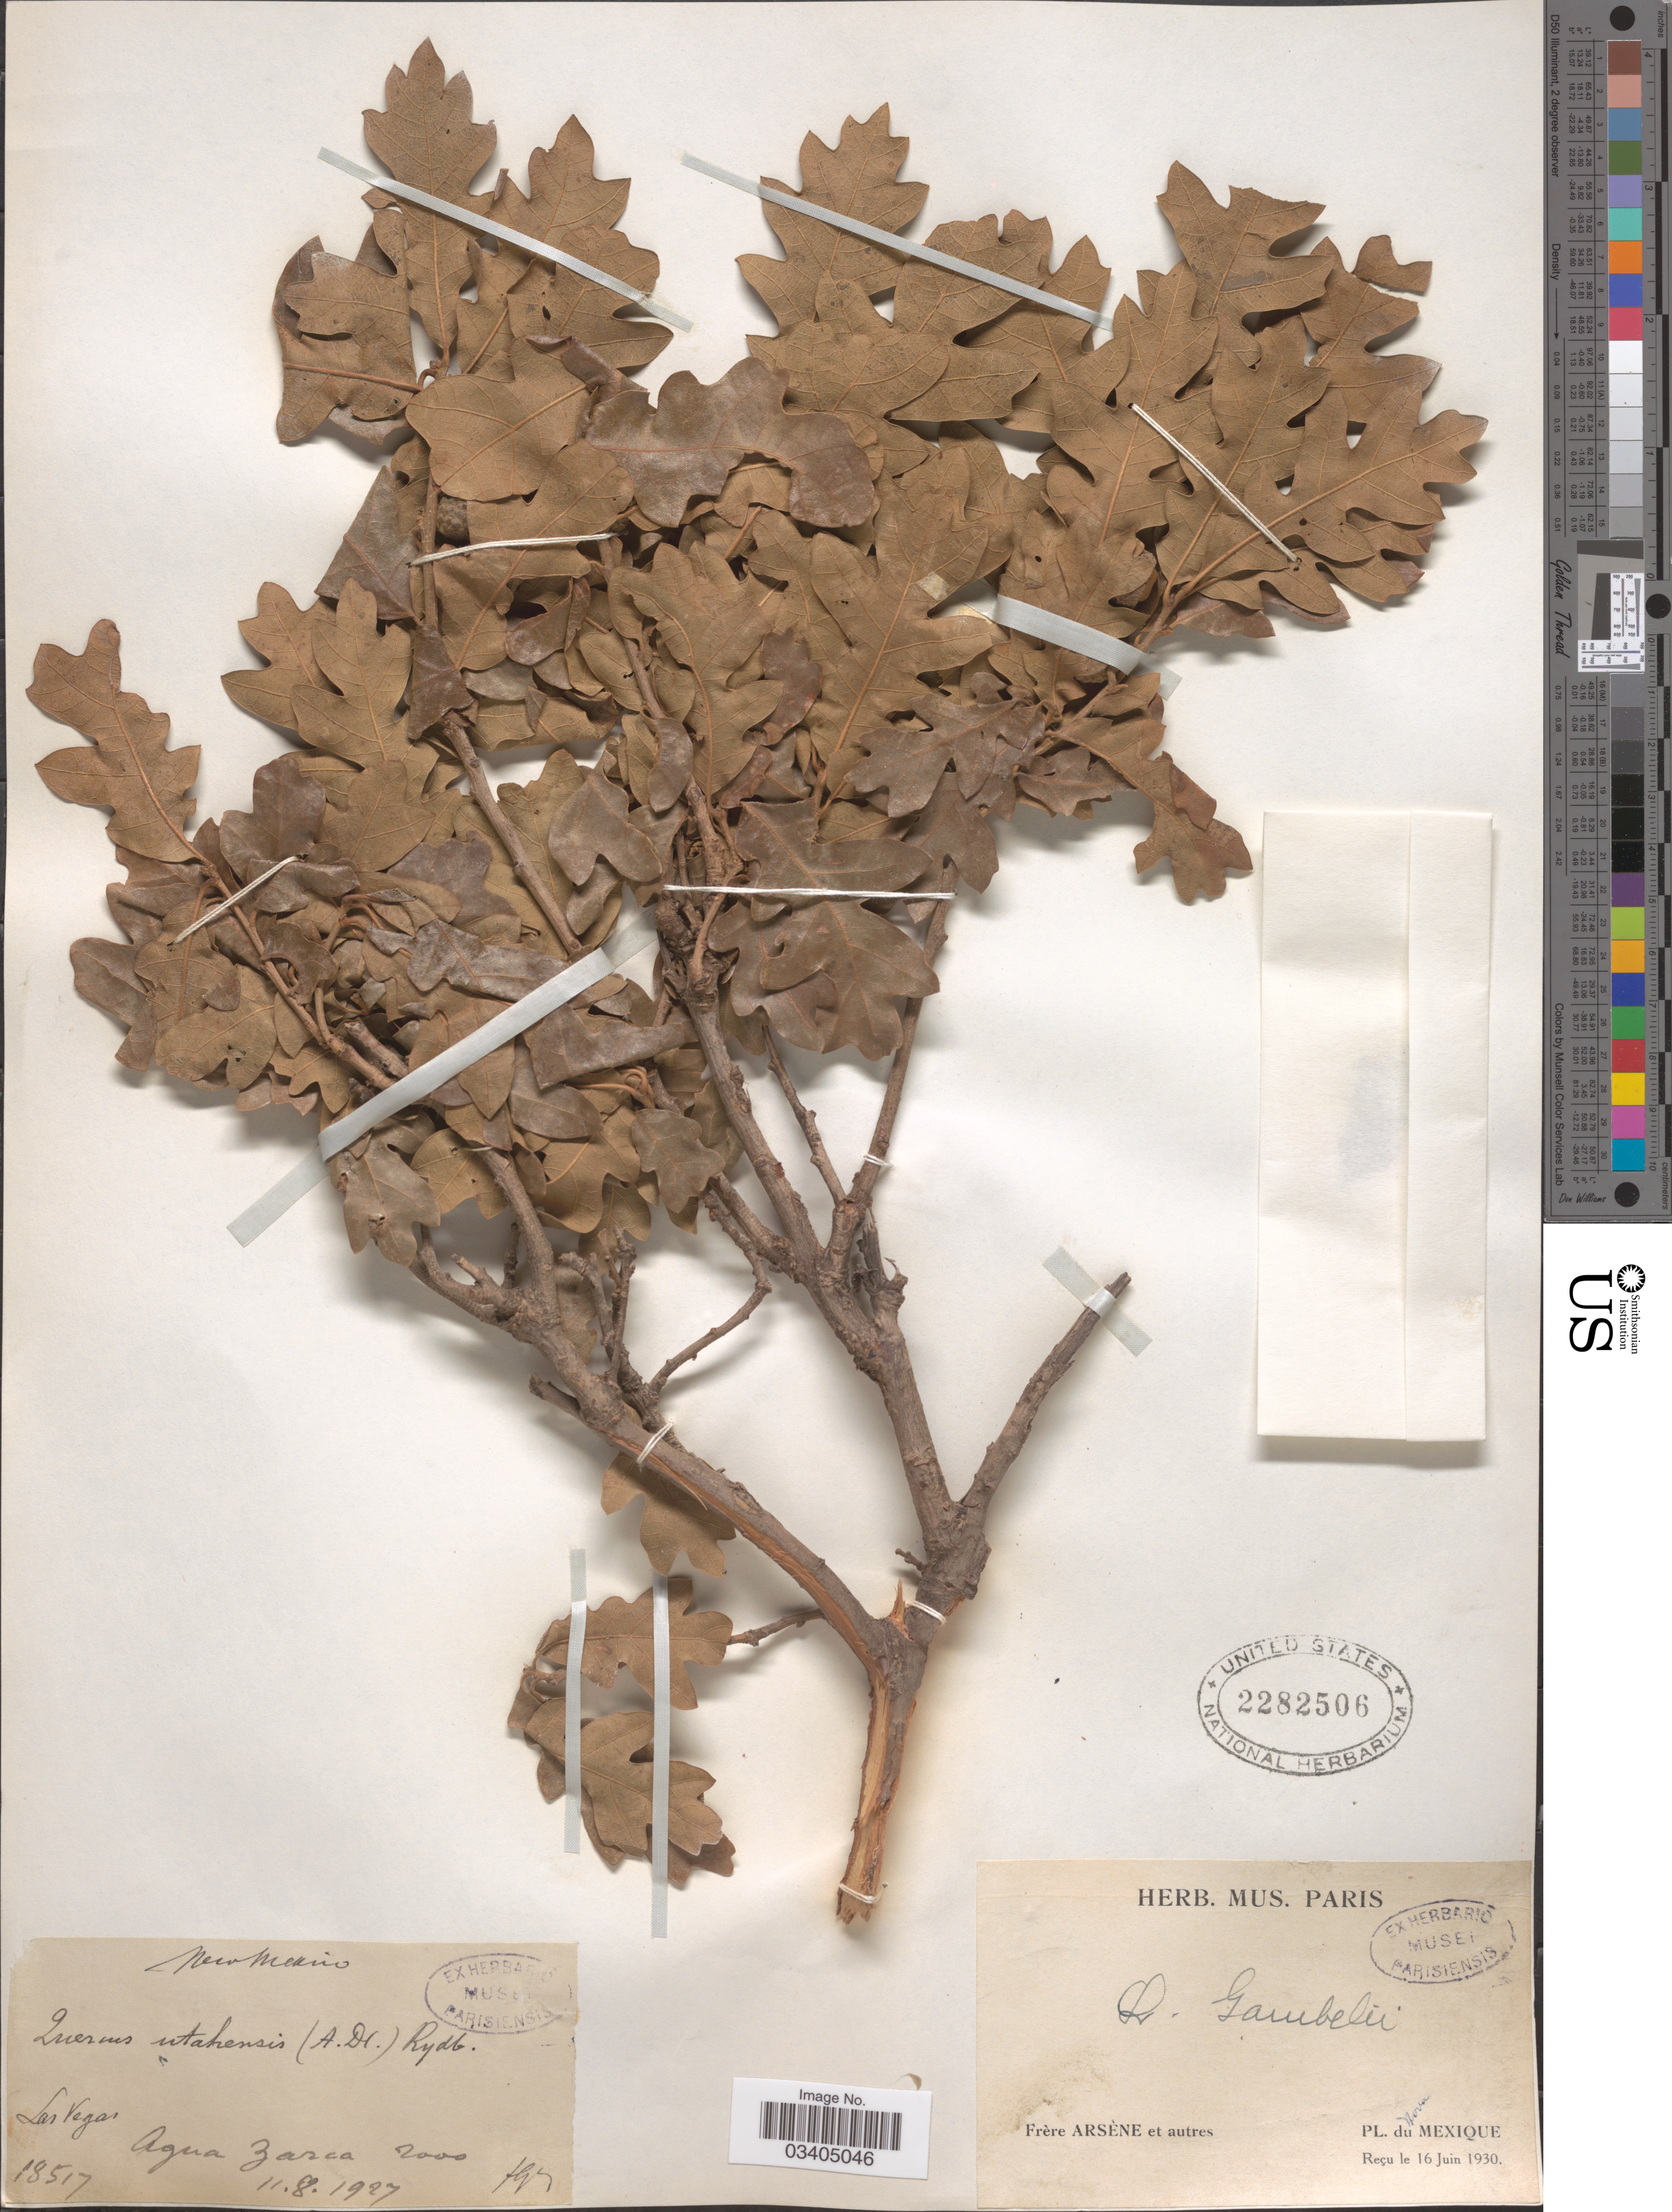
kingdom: Plantae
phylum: Tracheophyta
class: Magnoliopsida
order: Fagales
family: Fagaceae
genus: Quercus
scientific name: Quercus gambelii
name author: Nutt.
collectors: F. Hyacinth & et al.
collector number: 18517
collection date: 1927-11-08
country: United States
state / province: New Mexico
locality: Las Vegas. Agua Zarca.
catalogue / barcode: US 2282506